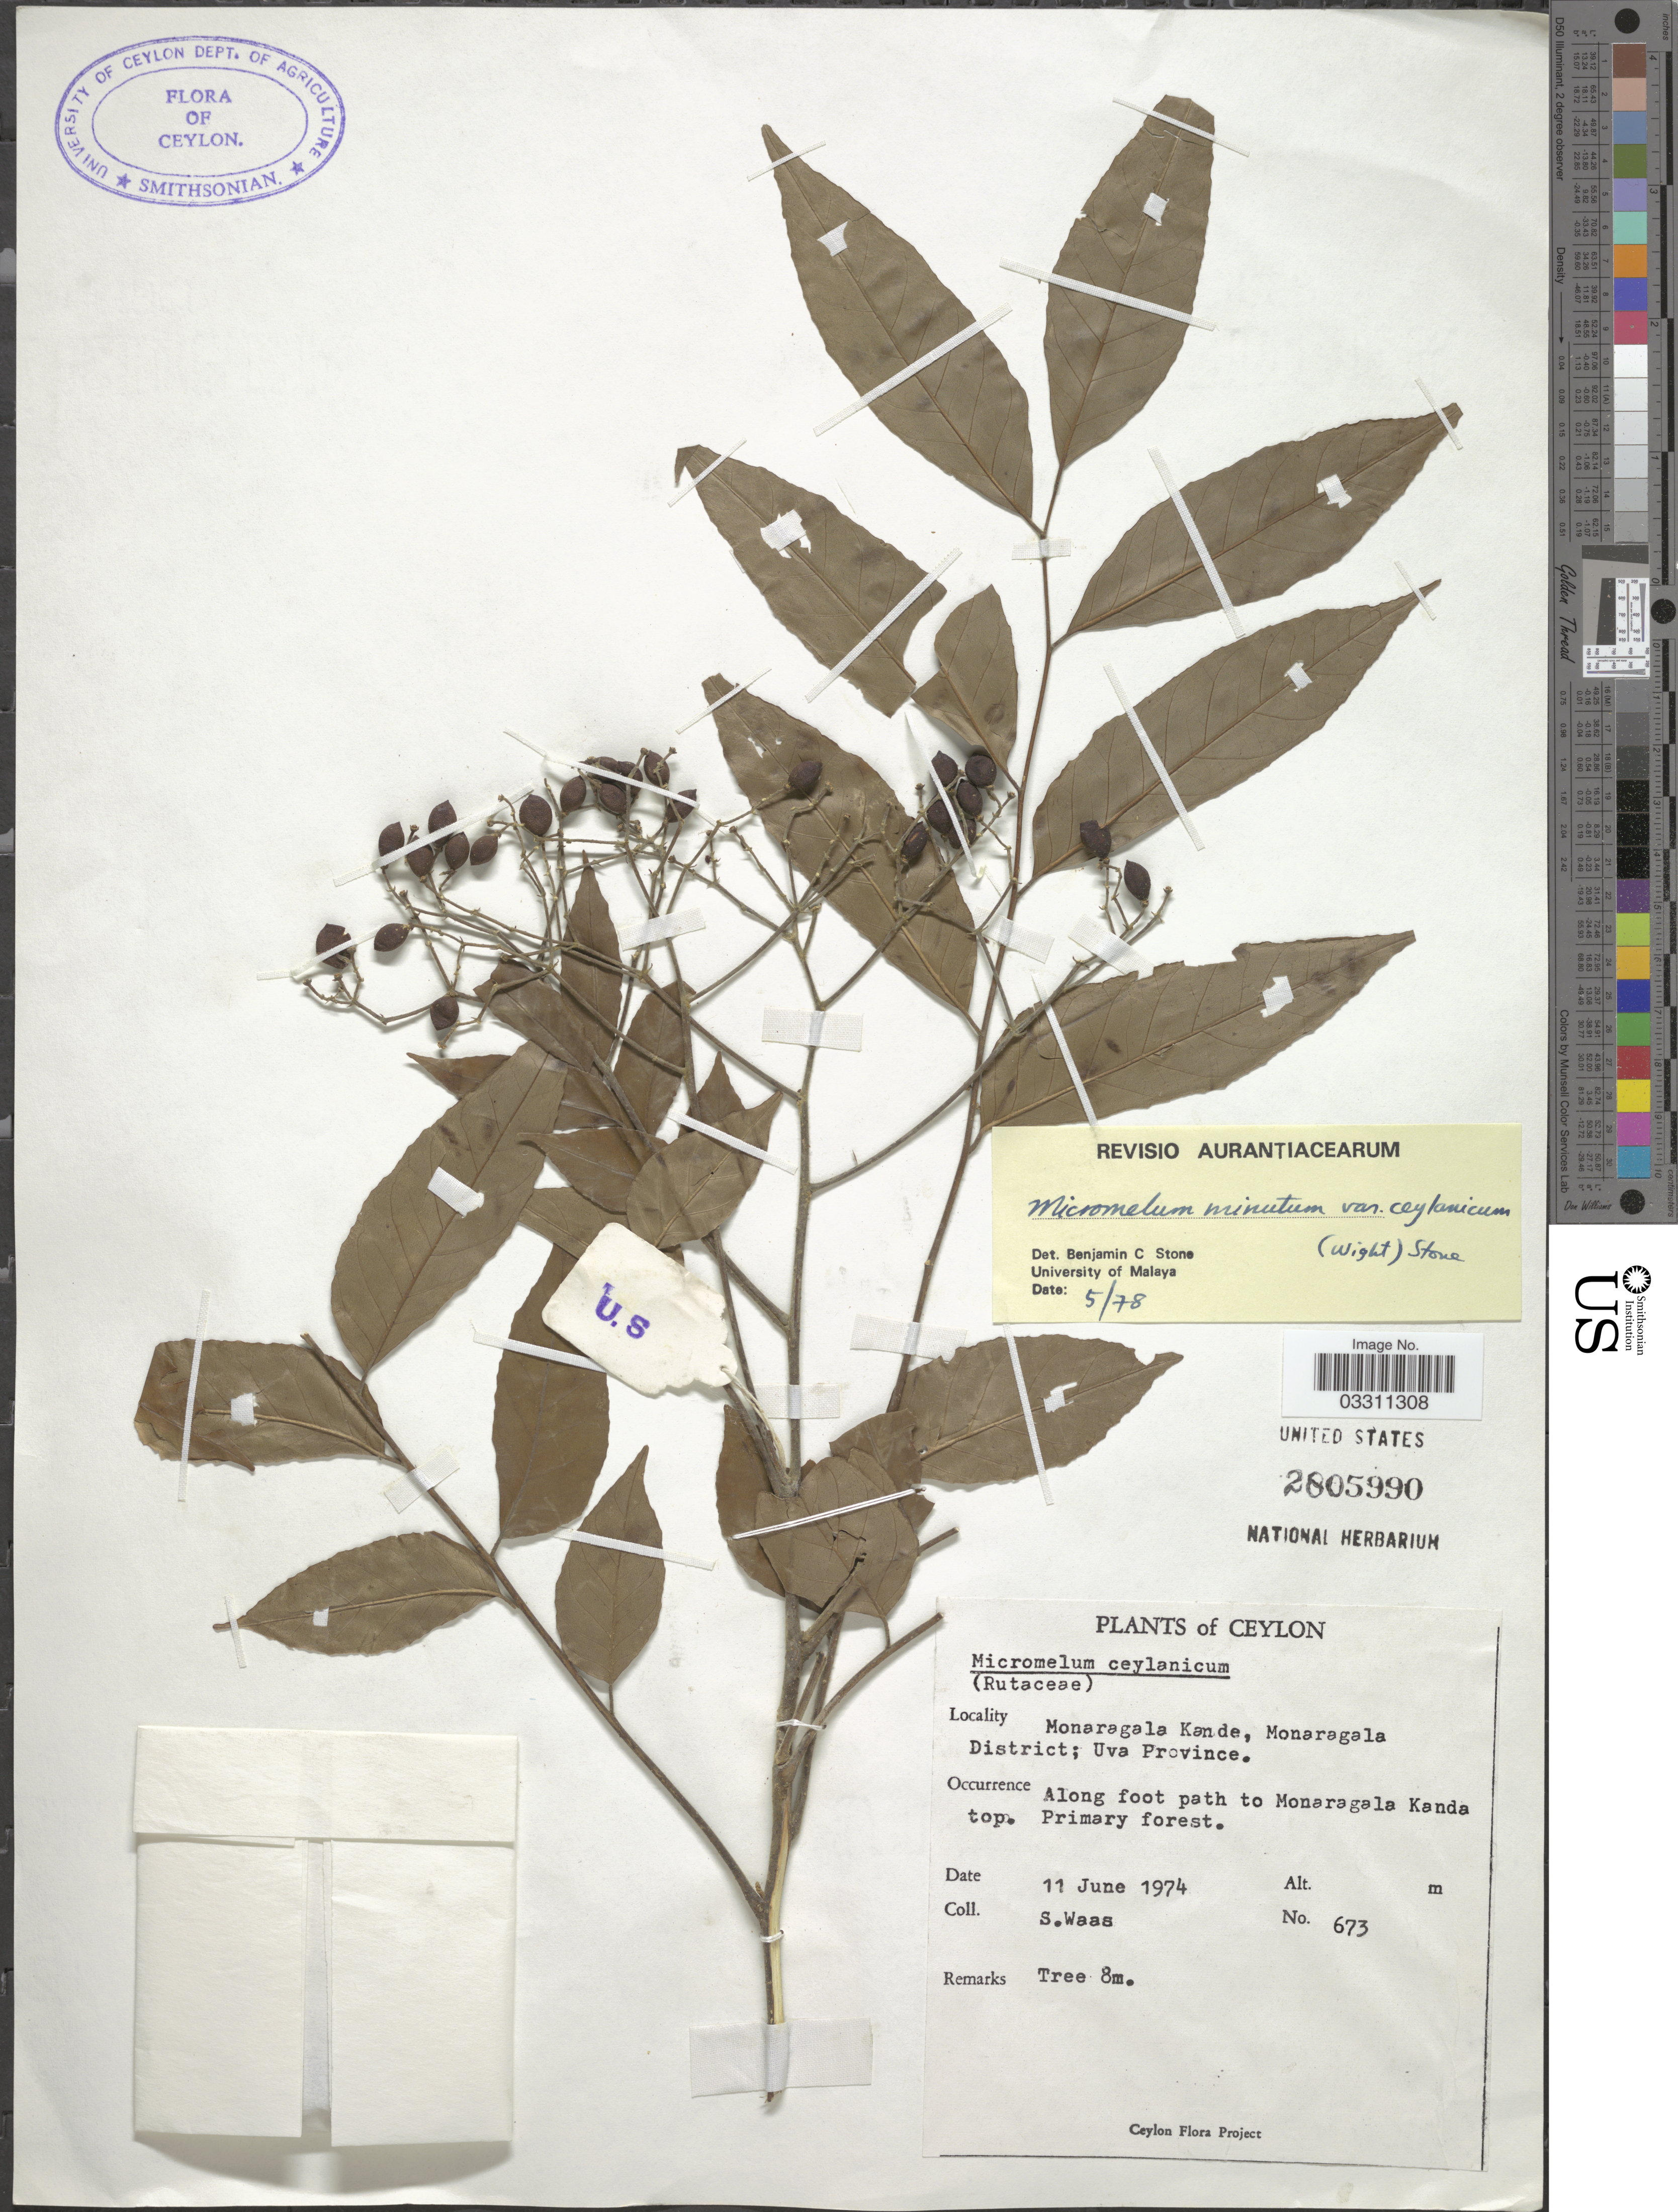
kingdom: Plantae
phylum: Tracheophyta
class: Magnoliopsida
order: Sapindales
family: Rutaceae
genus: Micromelum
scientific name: Micromelum minutum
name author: (G. Forst.) Wight & Arn.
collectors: S. Waas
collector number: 673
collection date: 1974-06-11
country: Sri Lanka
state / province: Uva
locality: Ceylon. Monaragala Kande, Moragala District. Along foot path to Monaragala Kanda top.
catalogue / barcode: US 2805990